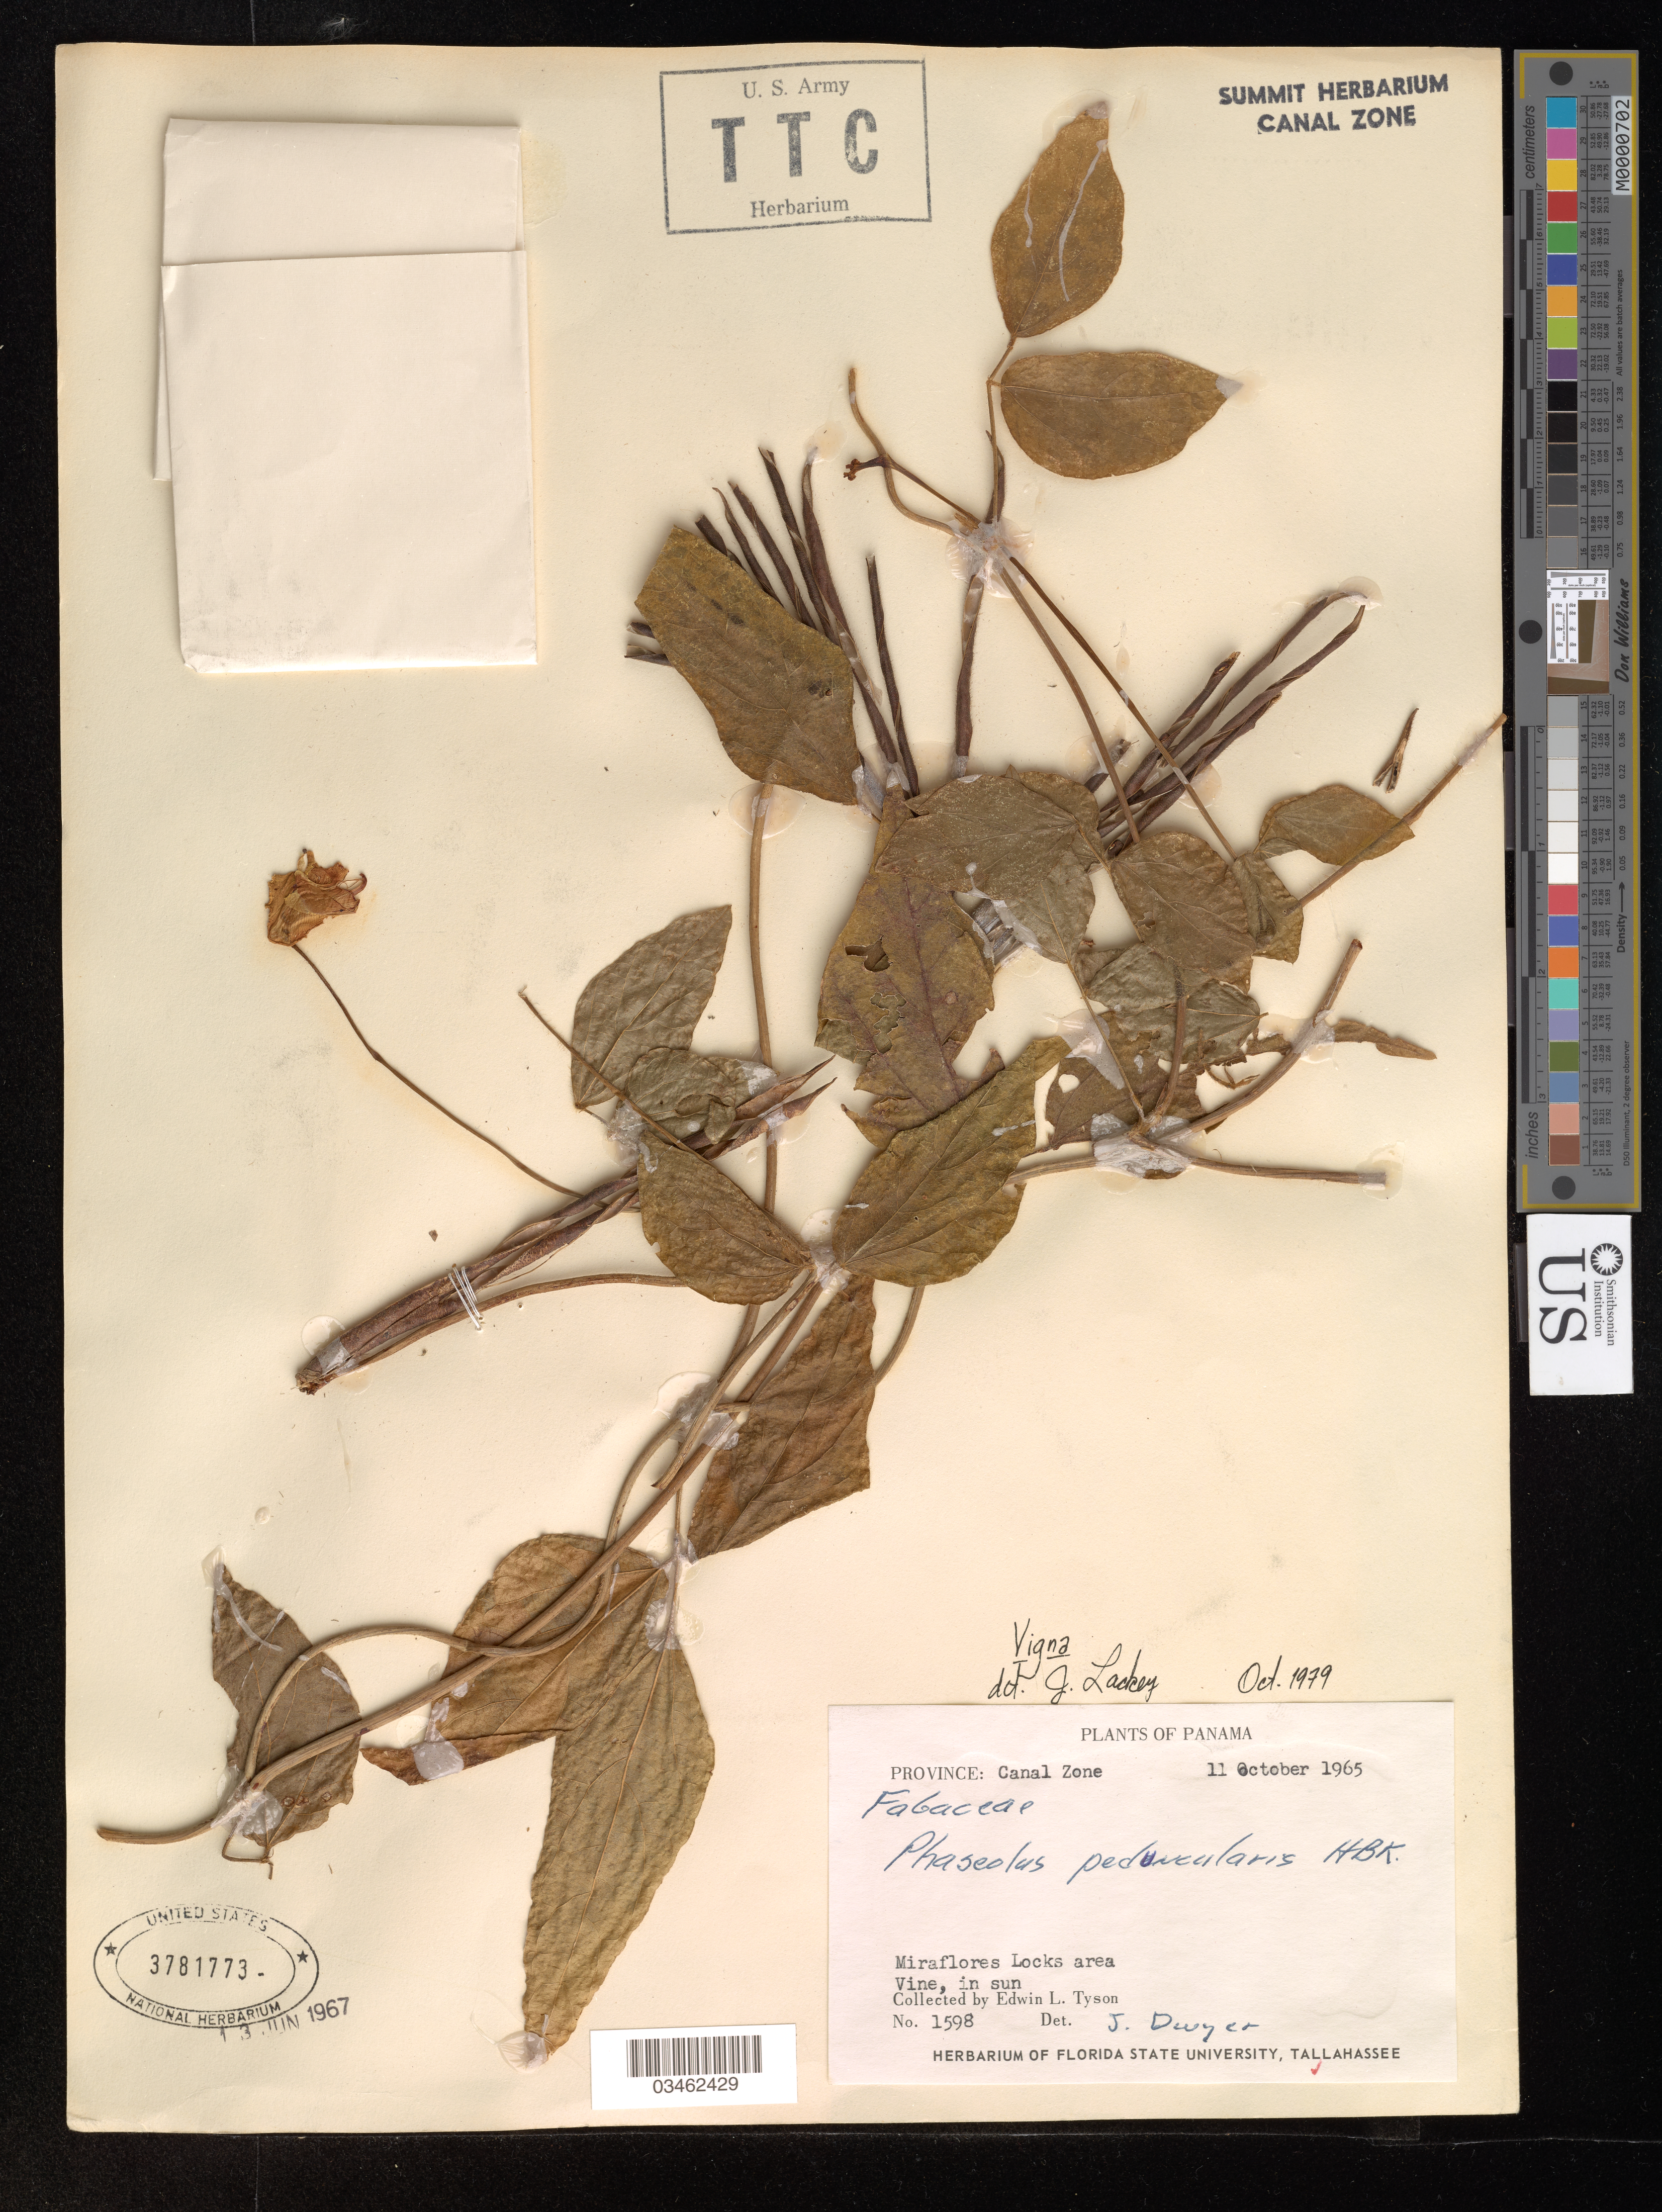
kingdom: Plantae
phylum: Tracheophyta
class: Magnoliopsida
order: Fabales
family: Fabaceae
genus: Vigna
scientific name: Vigna sp.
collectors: E. L. Tyson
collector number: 1598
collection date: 1965-10-11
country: Panama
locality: Province: Canal Zone. Miraflores, Locks area.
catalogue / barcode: US 3781773